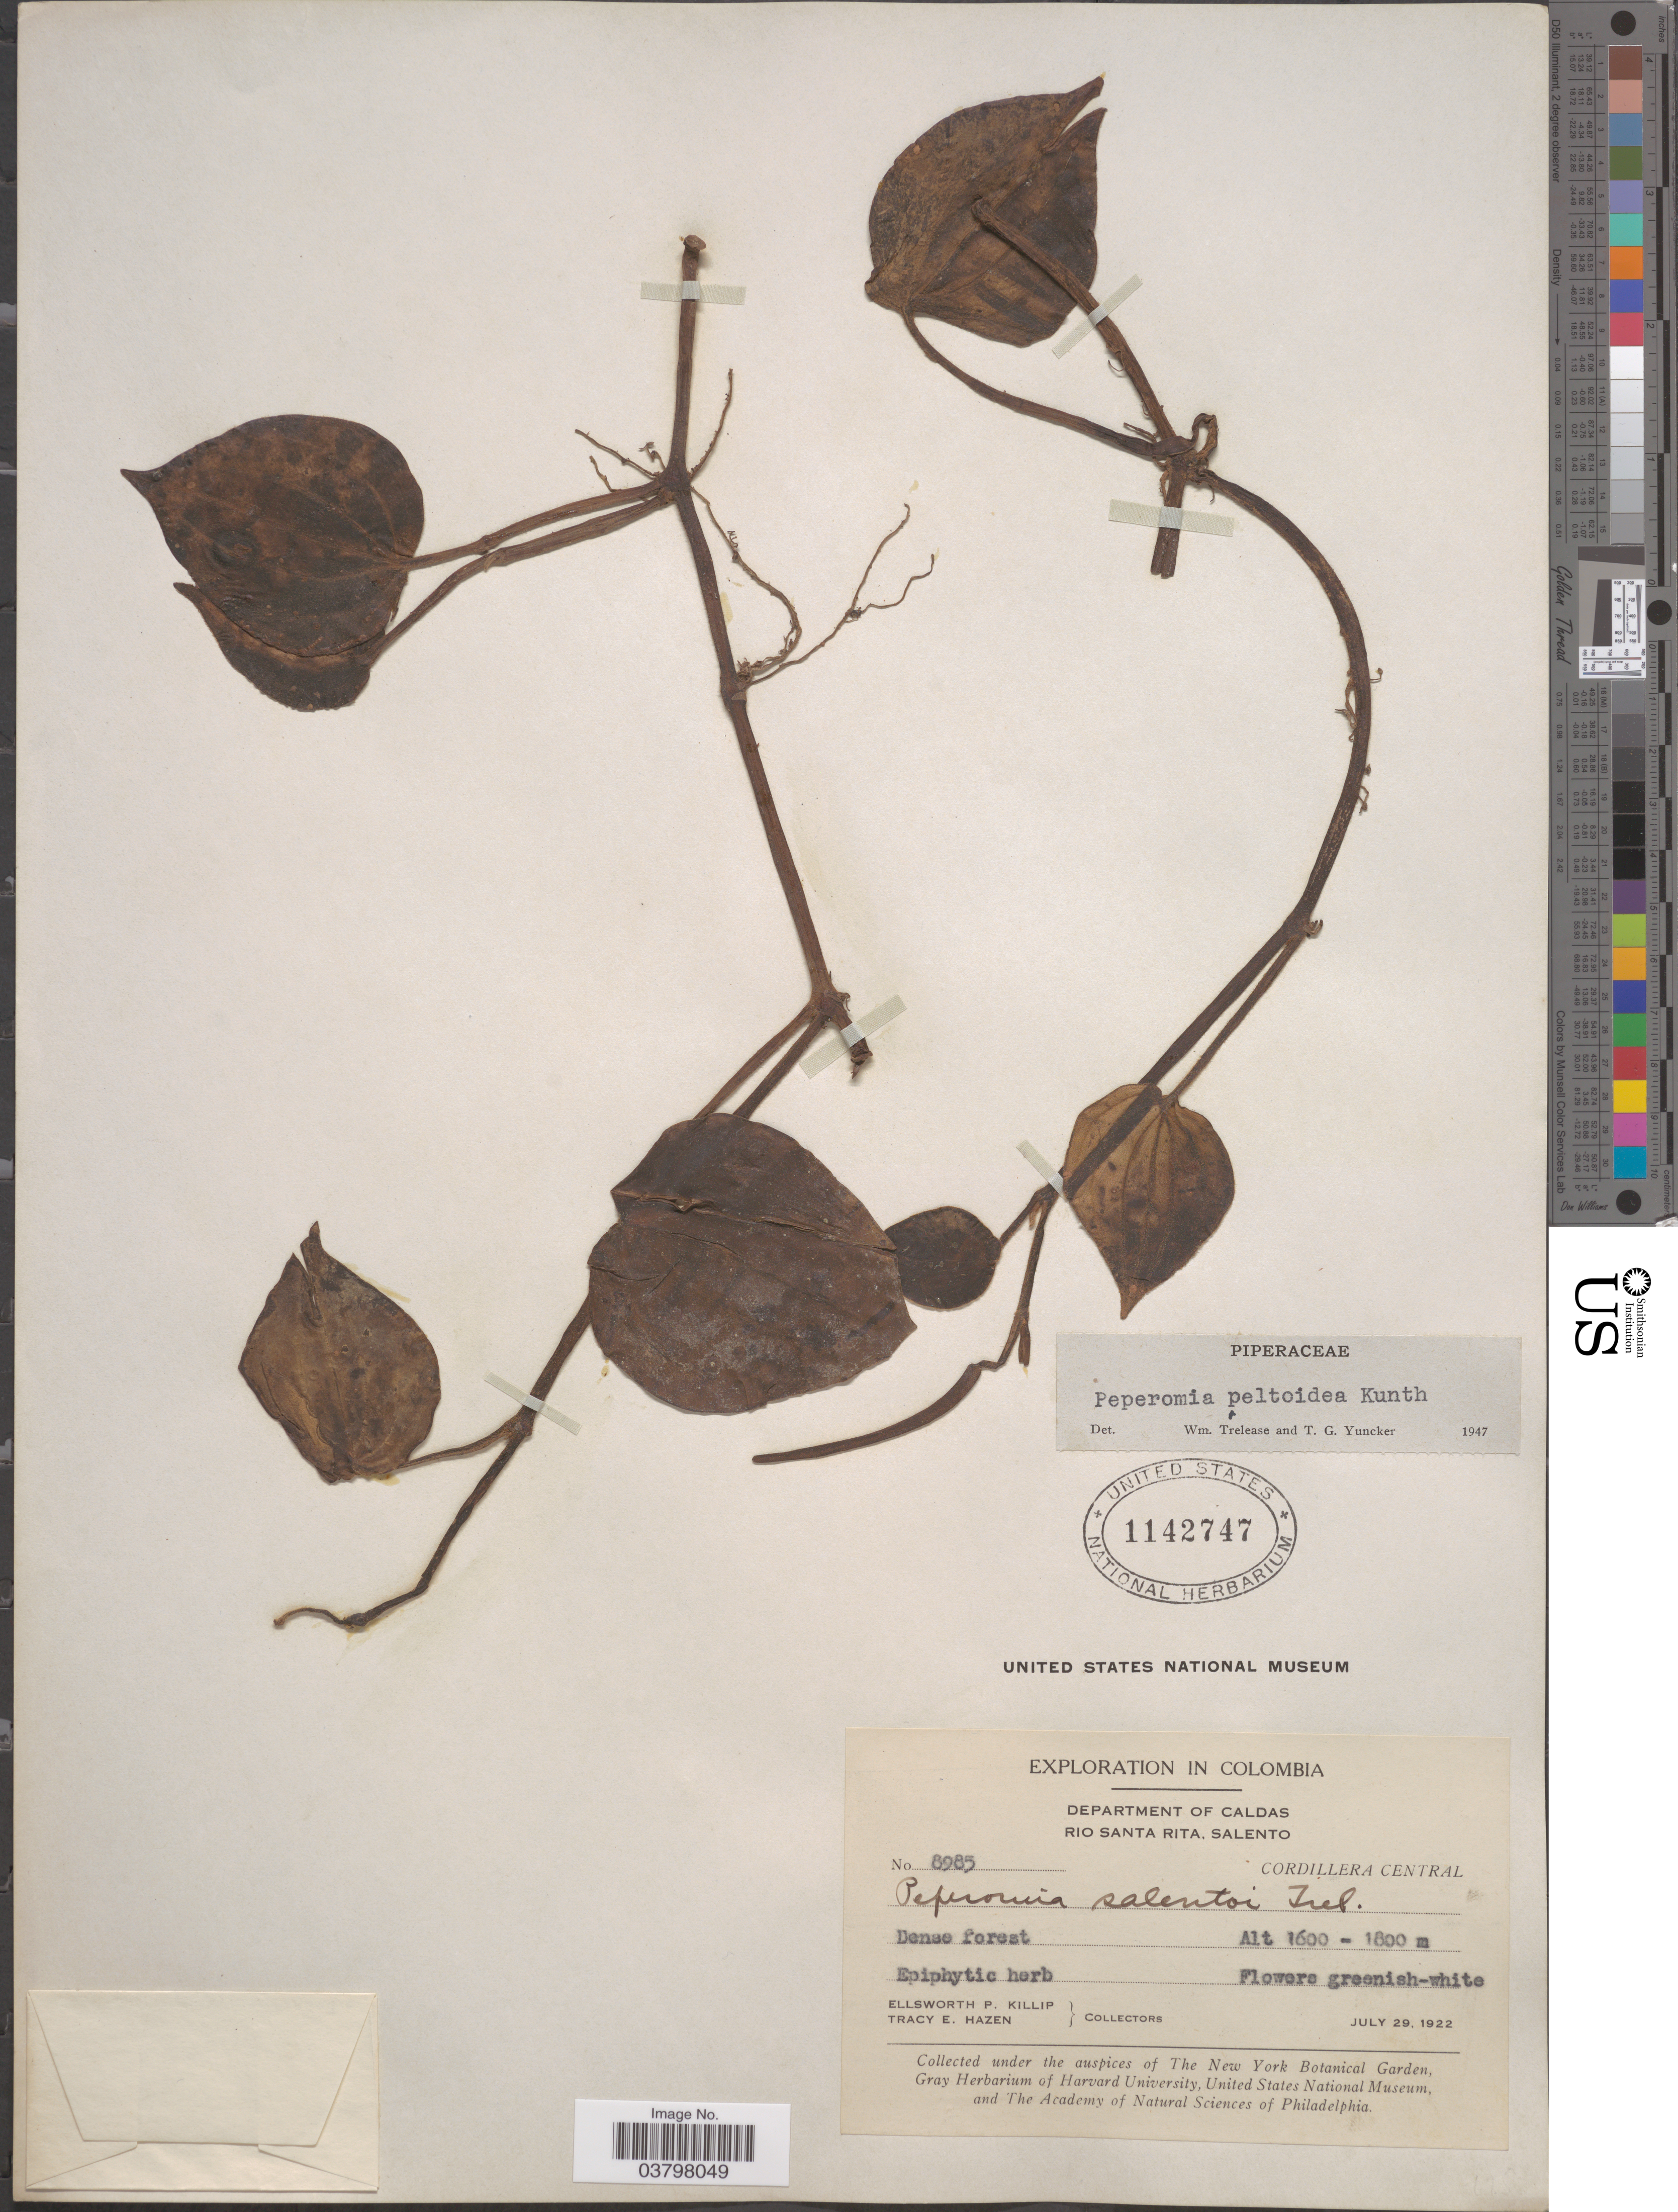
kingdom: Plantae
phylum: Tracheophyta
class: Magnoliopsida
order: Piperales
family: Piperaceae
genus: Peperomia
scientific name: Peperomia peltoidea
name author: Kunth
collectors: E. P. Killip & T. E. Hazen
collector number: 8985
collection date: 1922-07-29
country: Colombia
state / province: Caldas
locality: Department of Caldas. Rio Santa Rita, Salento. Cordillera Central.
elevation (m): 1600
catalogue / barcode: US 1142747